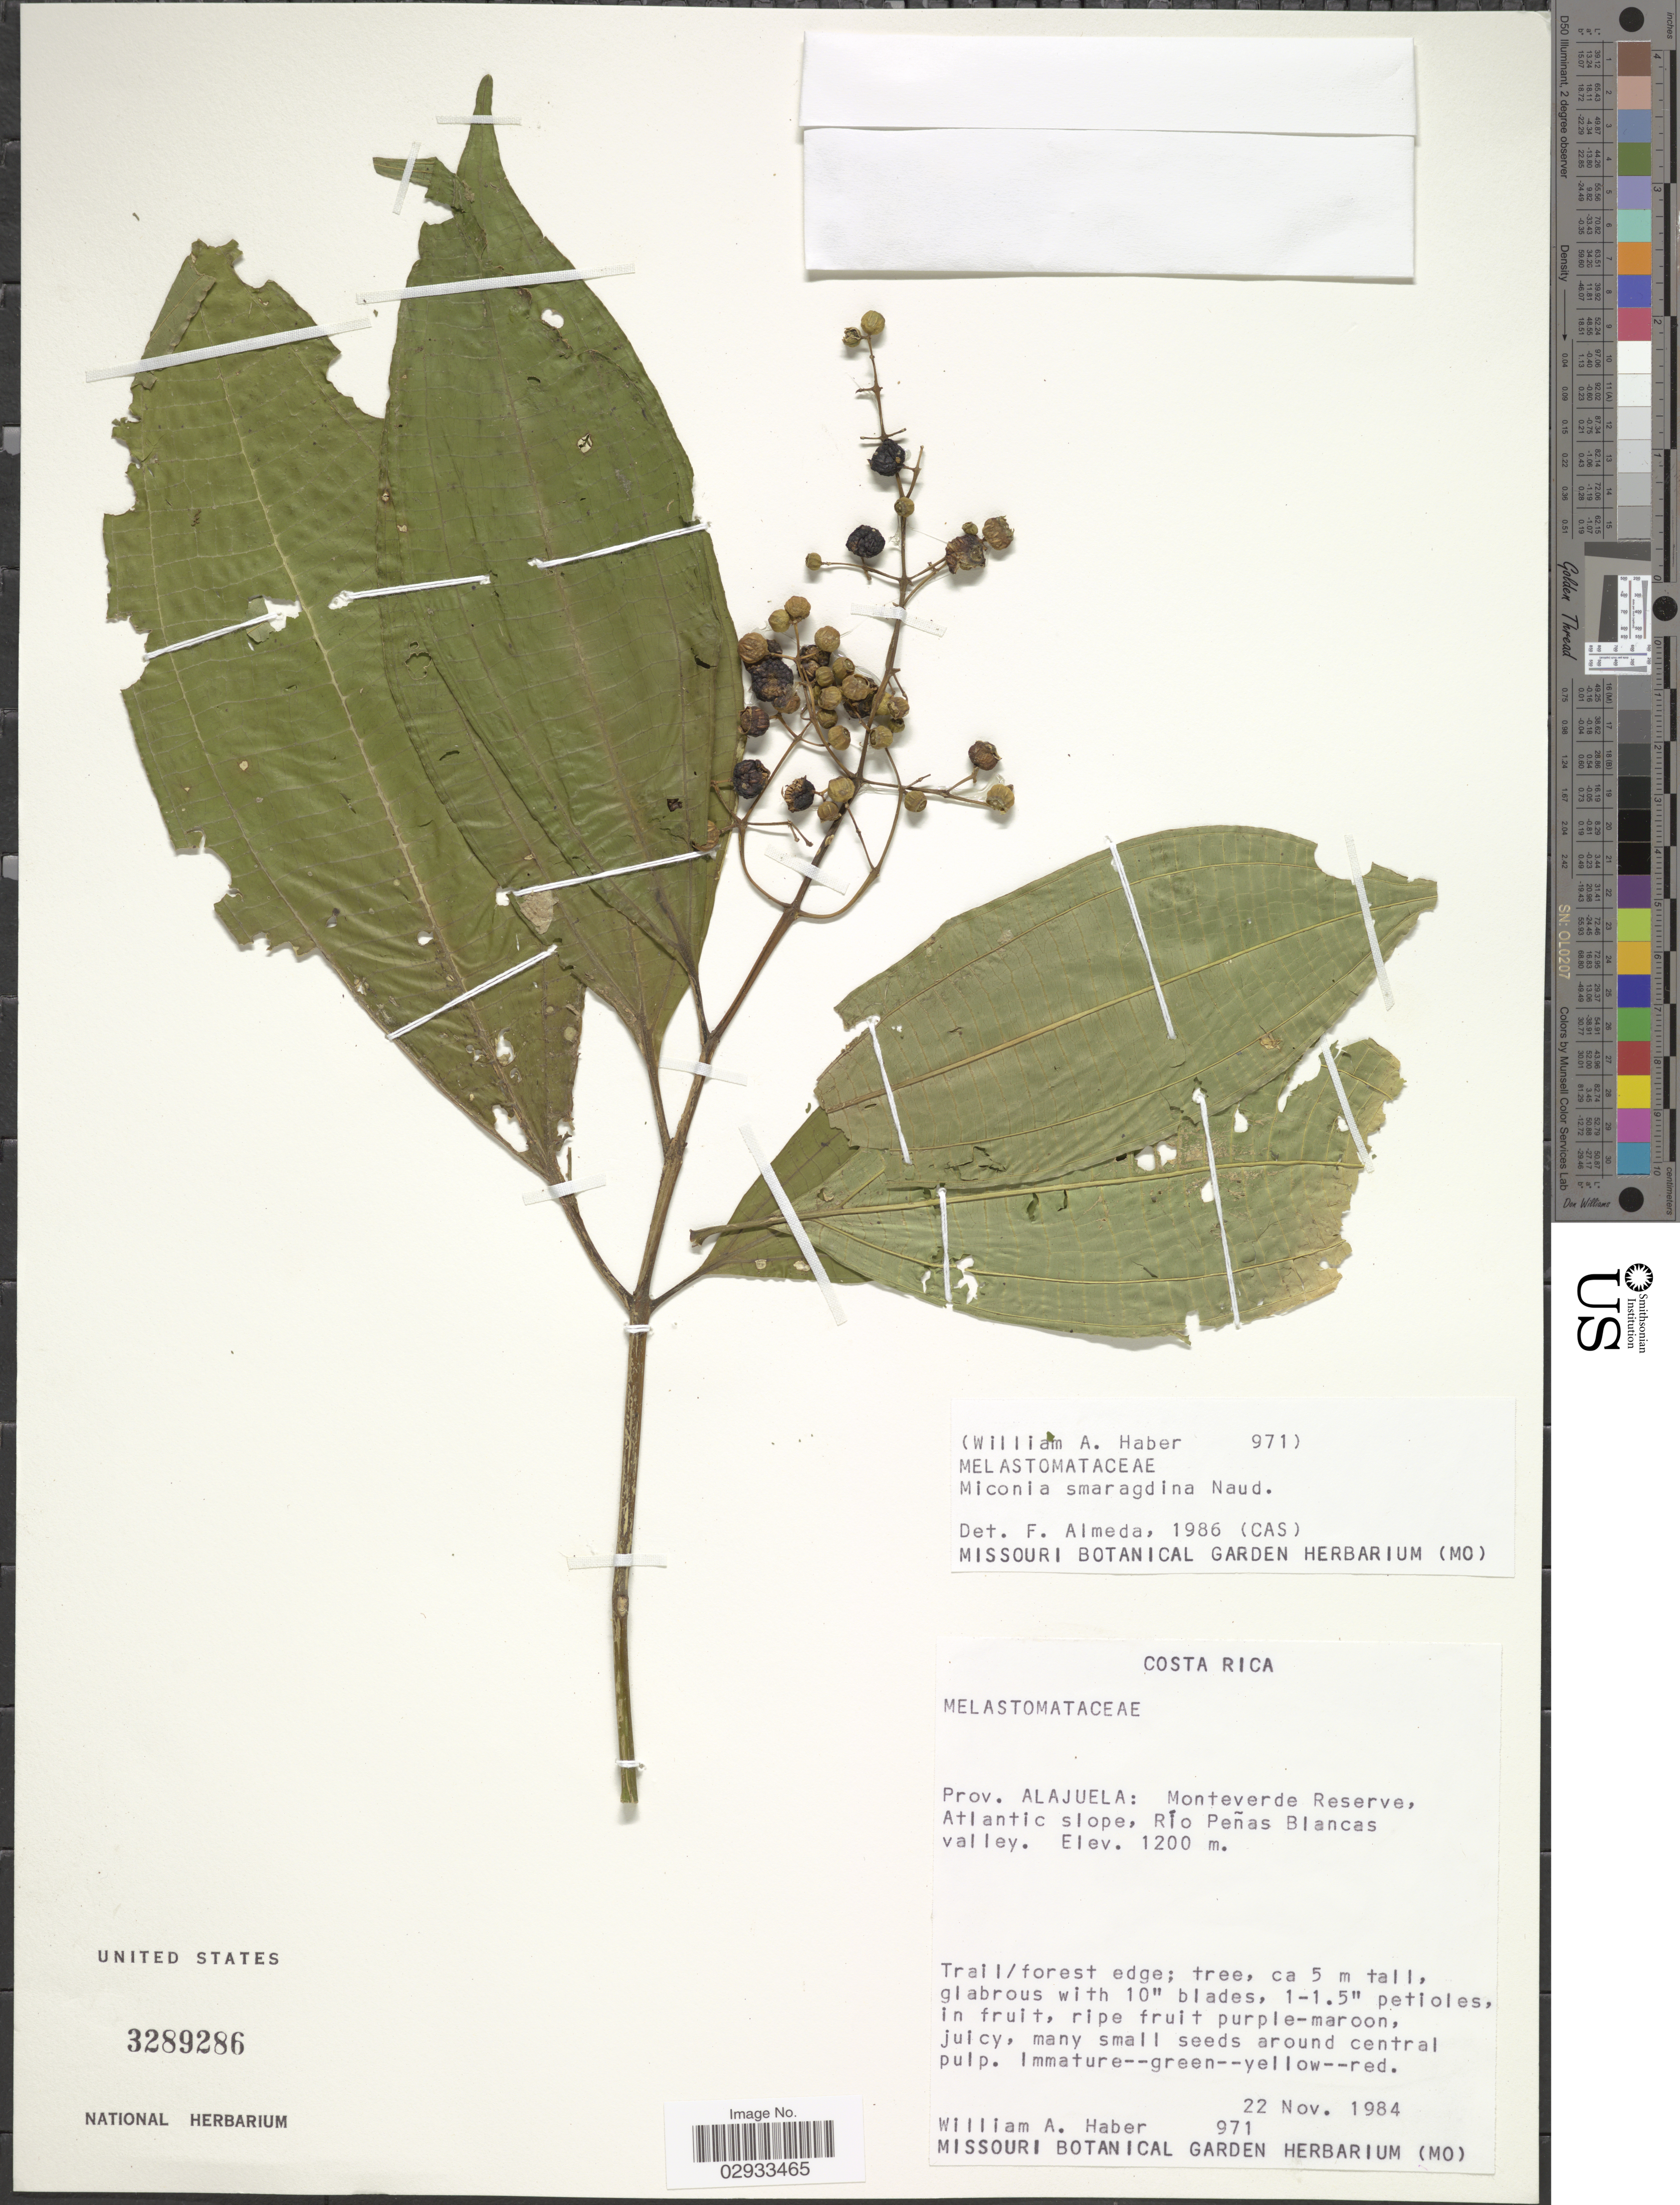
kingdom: Plantae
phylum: Tracheophyta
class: Magnoliopsida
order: Myrtales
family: Melastomataceae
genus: Miconia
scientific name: Miconia smaragdina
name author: Naudin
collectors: W. A. Haber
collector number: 971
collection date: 1984-11-22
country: Costa Rica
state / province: Alajuela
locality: Monteverde Reserve, Atlantic slope, Río Peñas Blancas valley.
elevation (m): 1200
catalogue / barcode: US 3289286